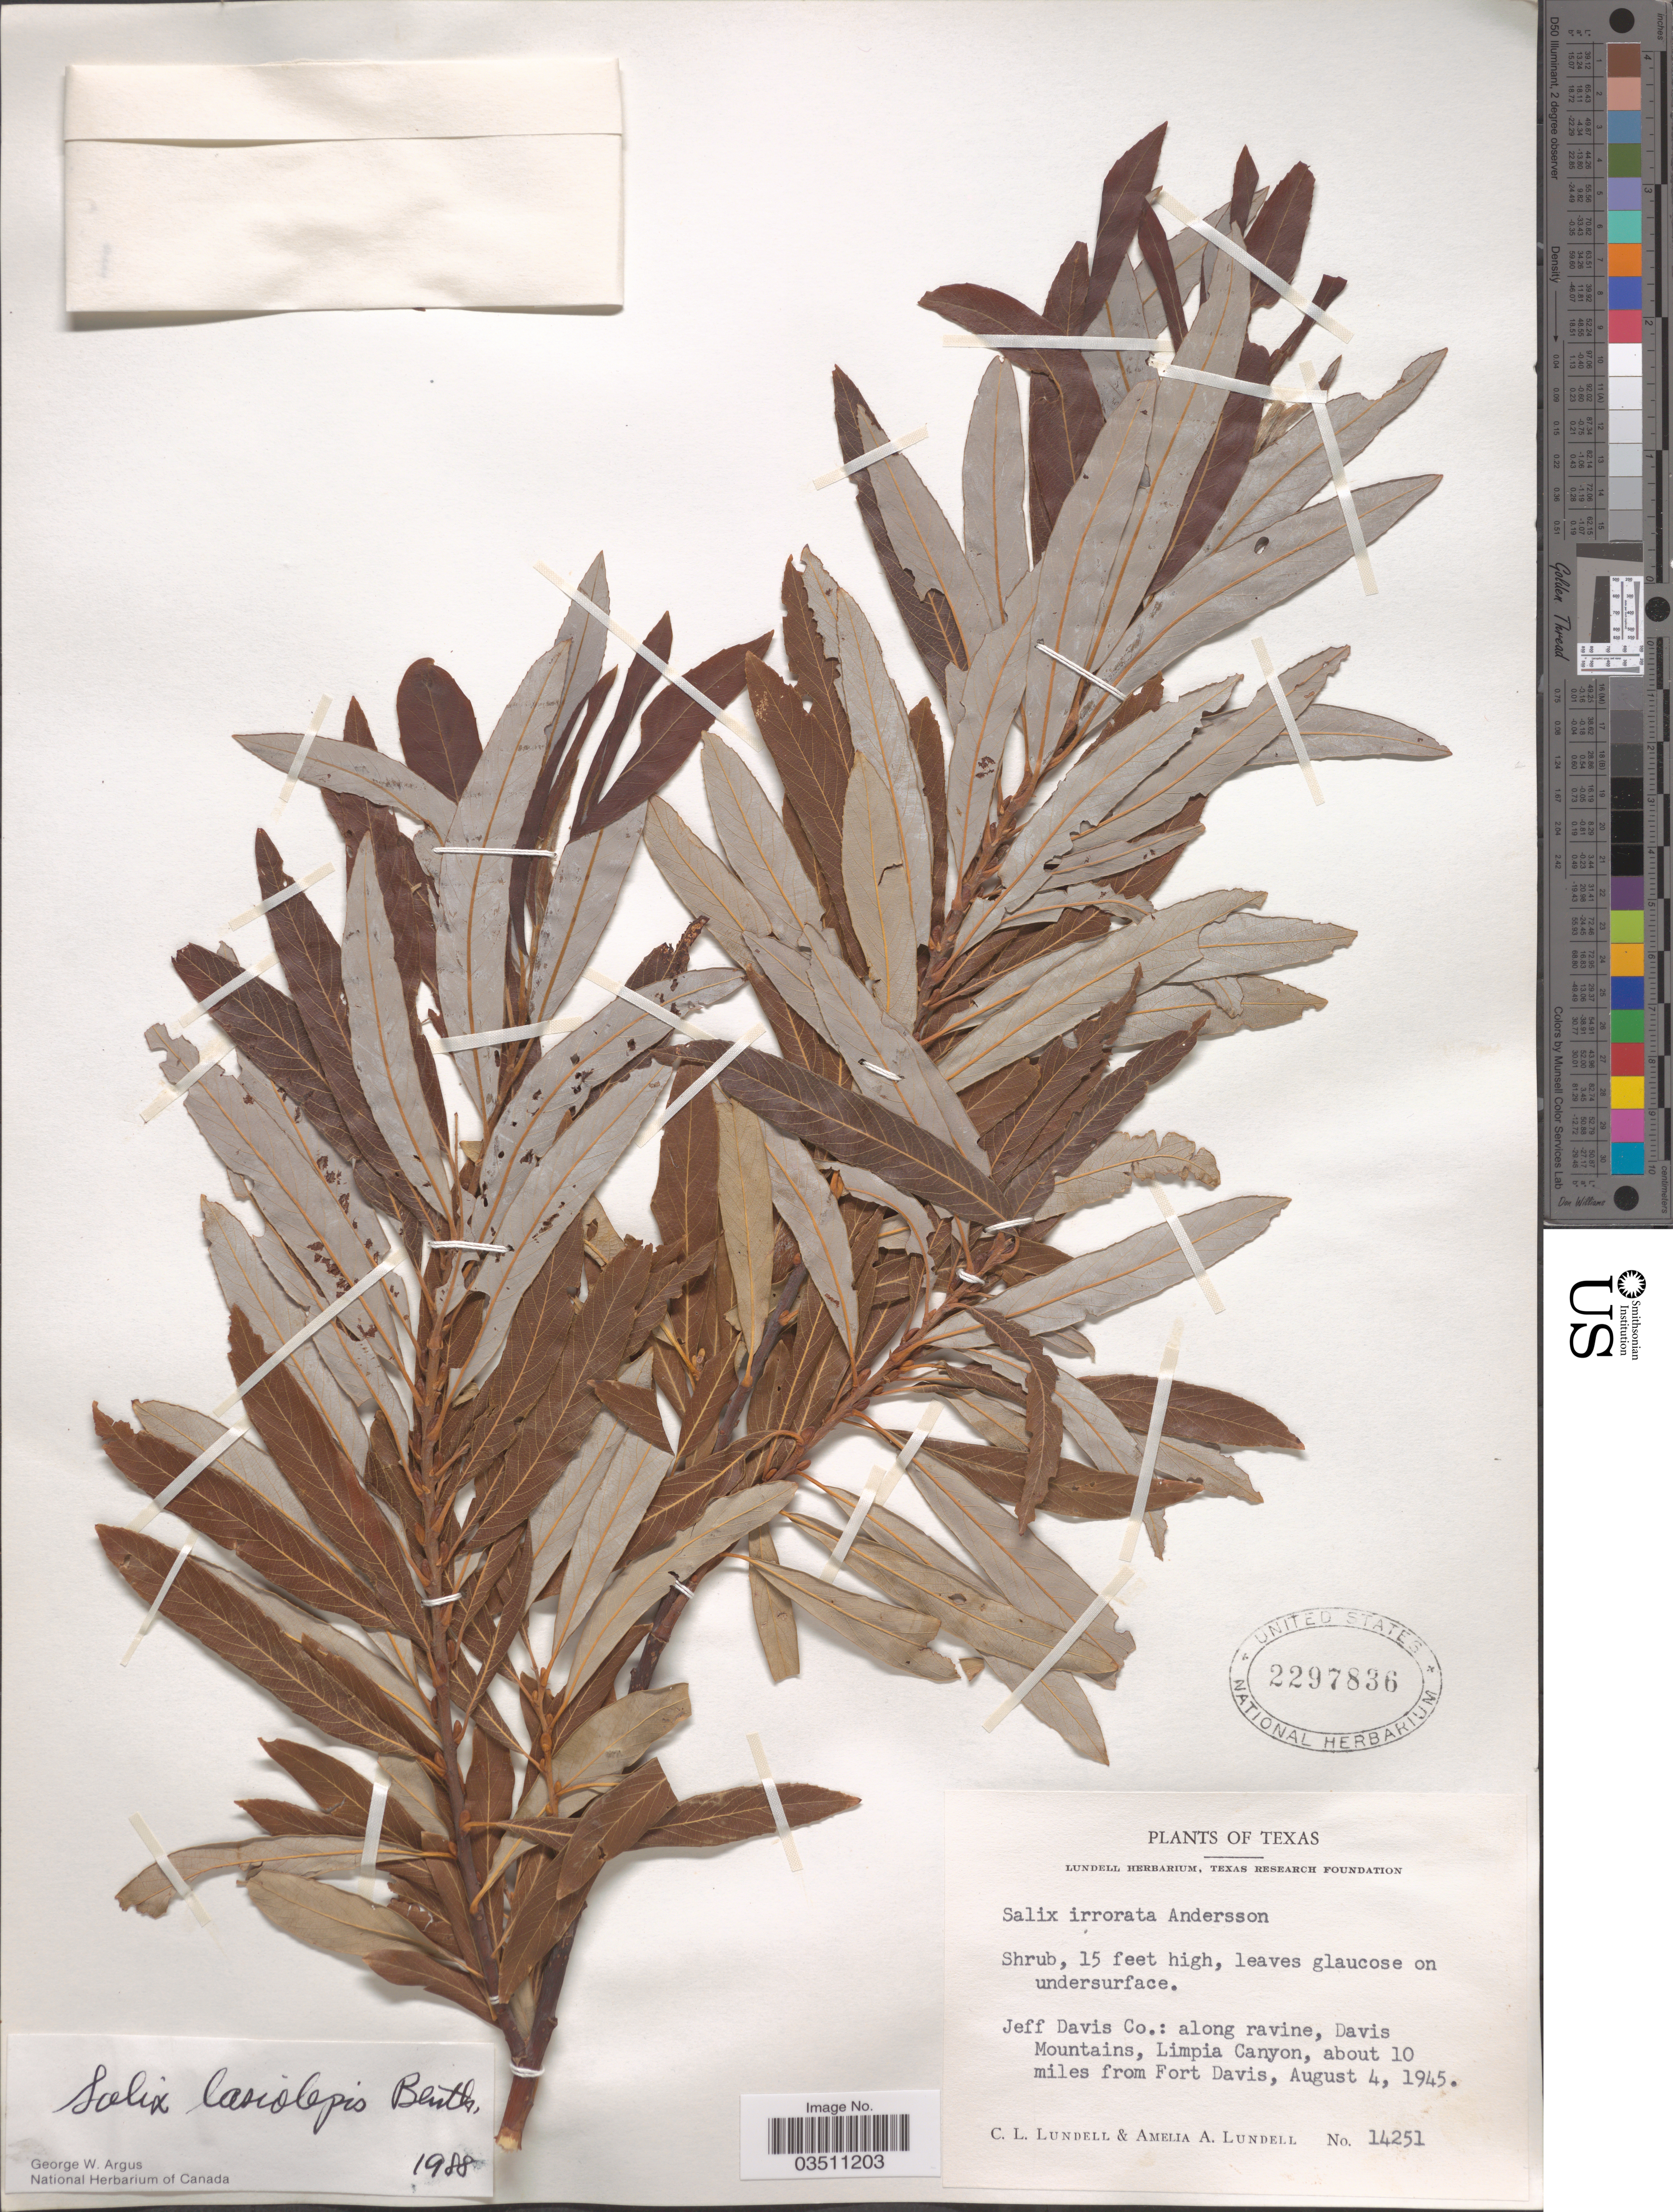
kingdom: Plantae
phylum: Tracheophyta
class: Magnoliopsida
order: Malpighiales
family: Salicaceae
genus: Salix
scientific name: Salix lasiolepis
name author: Benth.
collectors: C. L. Lundell & A. A. Lundell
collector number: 14251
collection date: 1945-08-04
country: United States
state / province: Texas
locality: Jeff Davis Co.: along ravine, Davis Mountains, Limpia Canyon, about 10 miles from Fort Davis.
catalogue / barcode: US 2297836